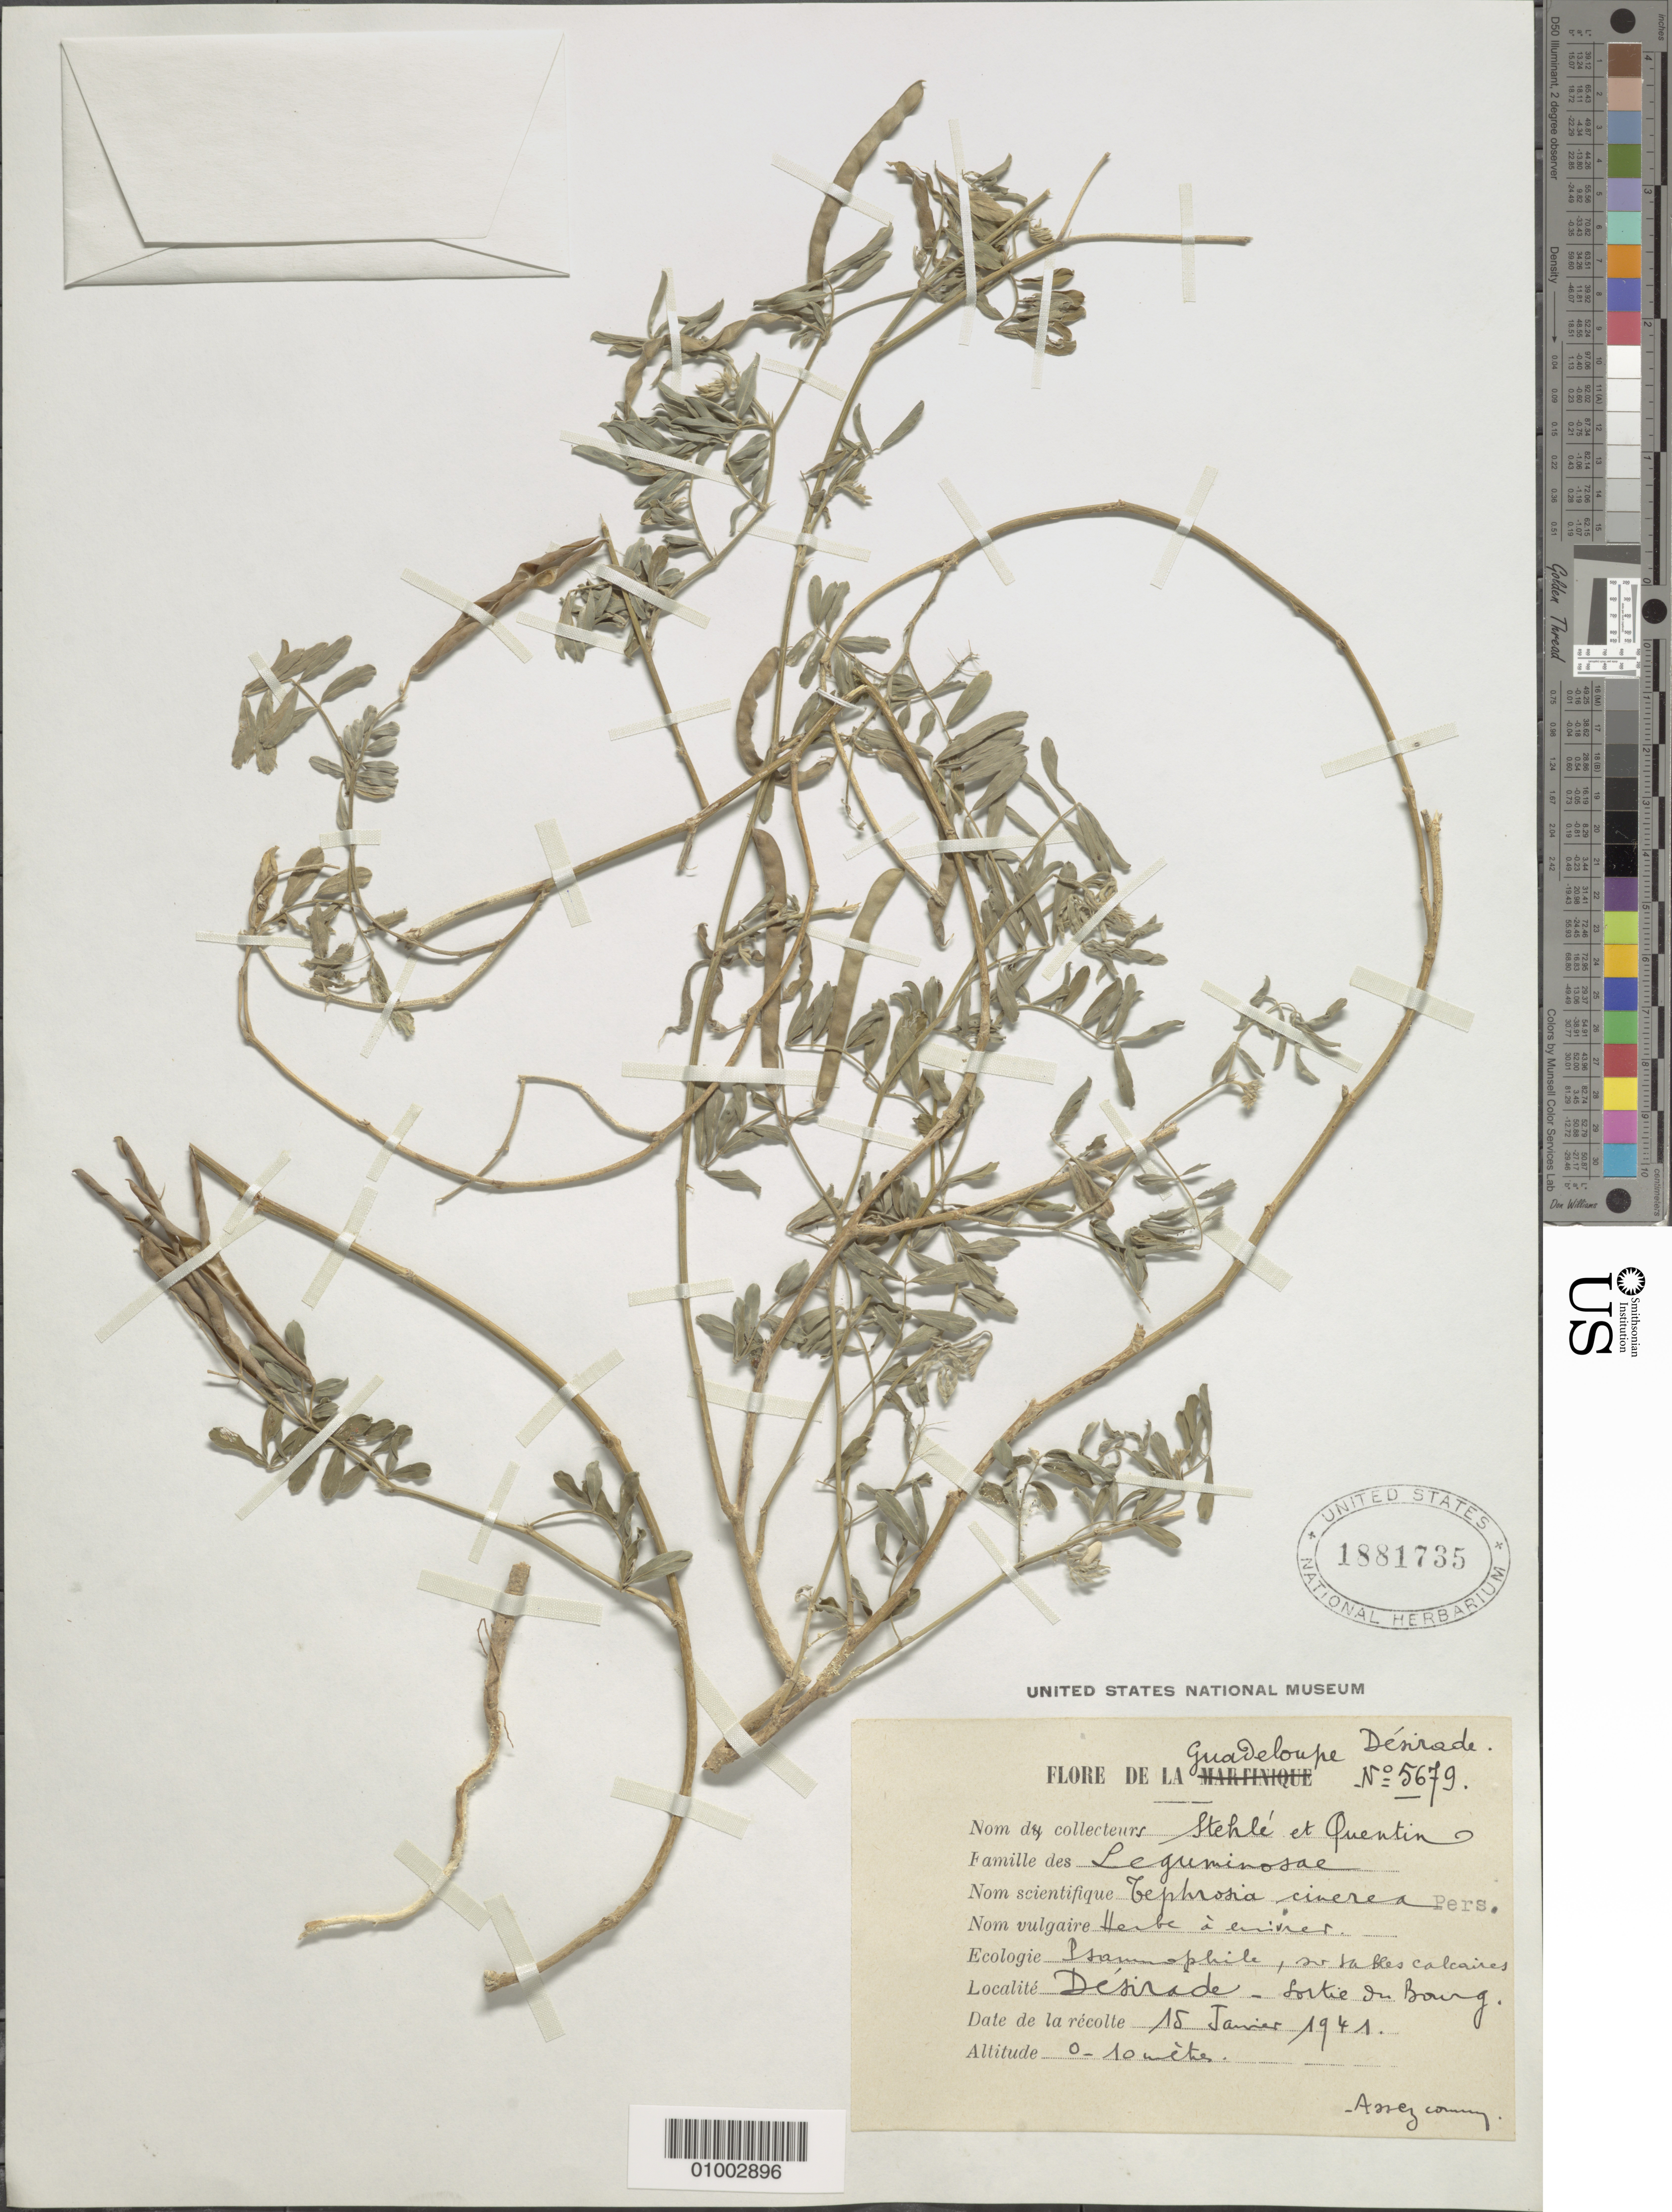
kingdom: Plantae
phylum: Tracheophyta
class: Magnoliopsida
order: Fabales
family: Fabaceae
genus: Tephrosia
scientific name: Tephrosia cinerea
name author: (L.) Pers.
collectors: H. Stehlé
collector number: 5679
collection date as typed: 15 Jan 1941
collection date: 1941-01-15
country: Guadeloupe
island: La Désirade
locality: Desirade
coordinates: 0 N, 0 E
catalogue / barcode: US 1881735